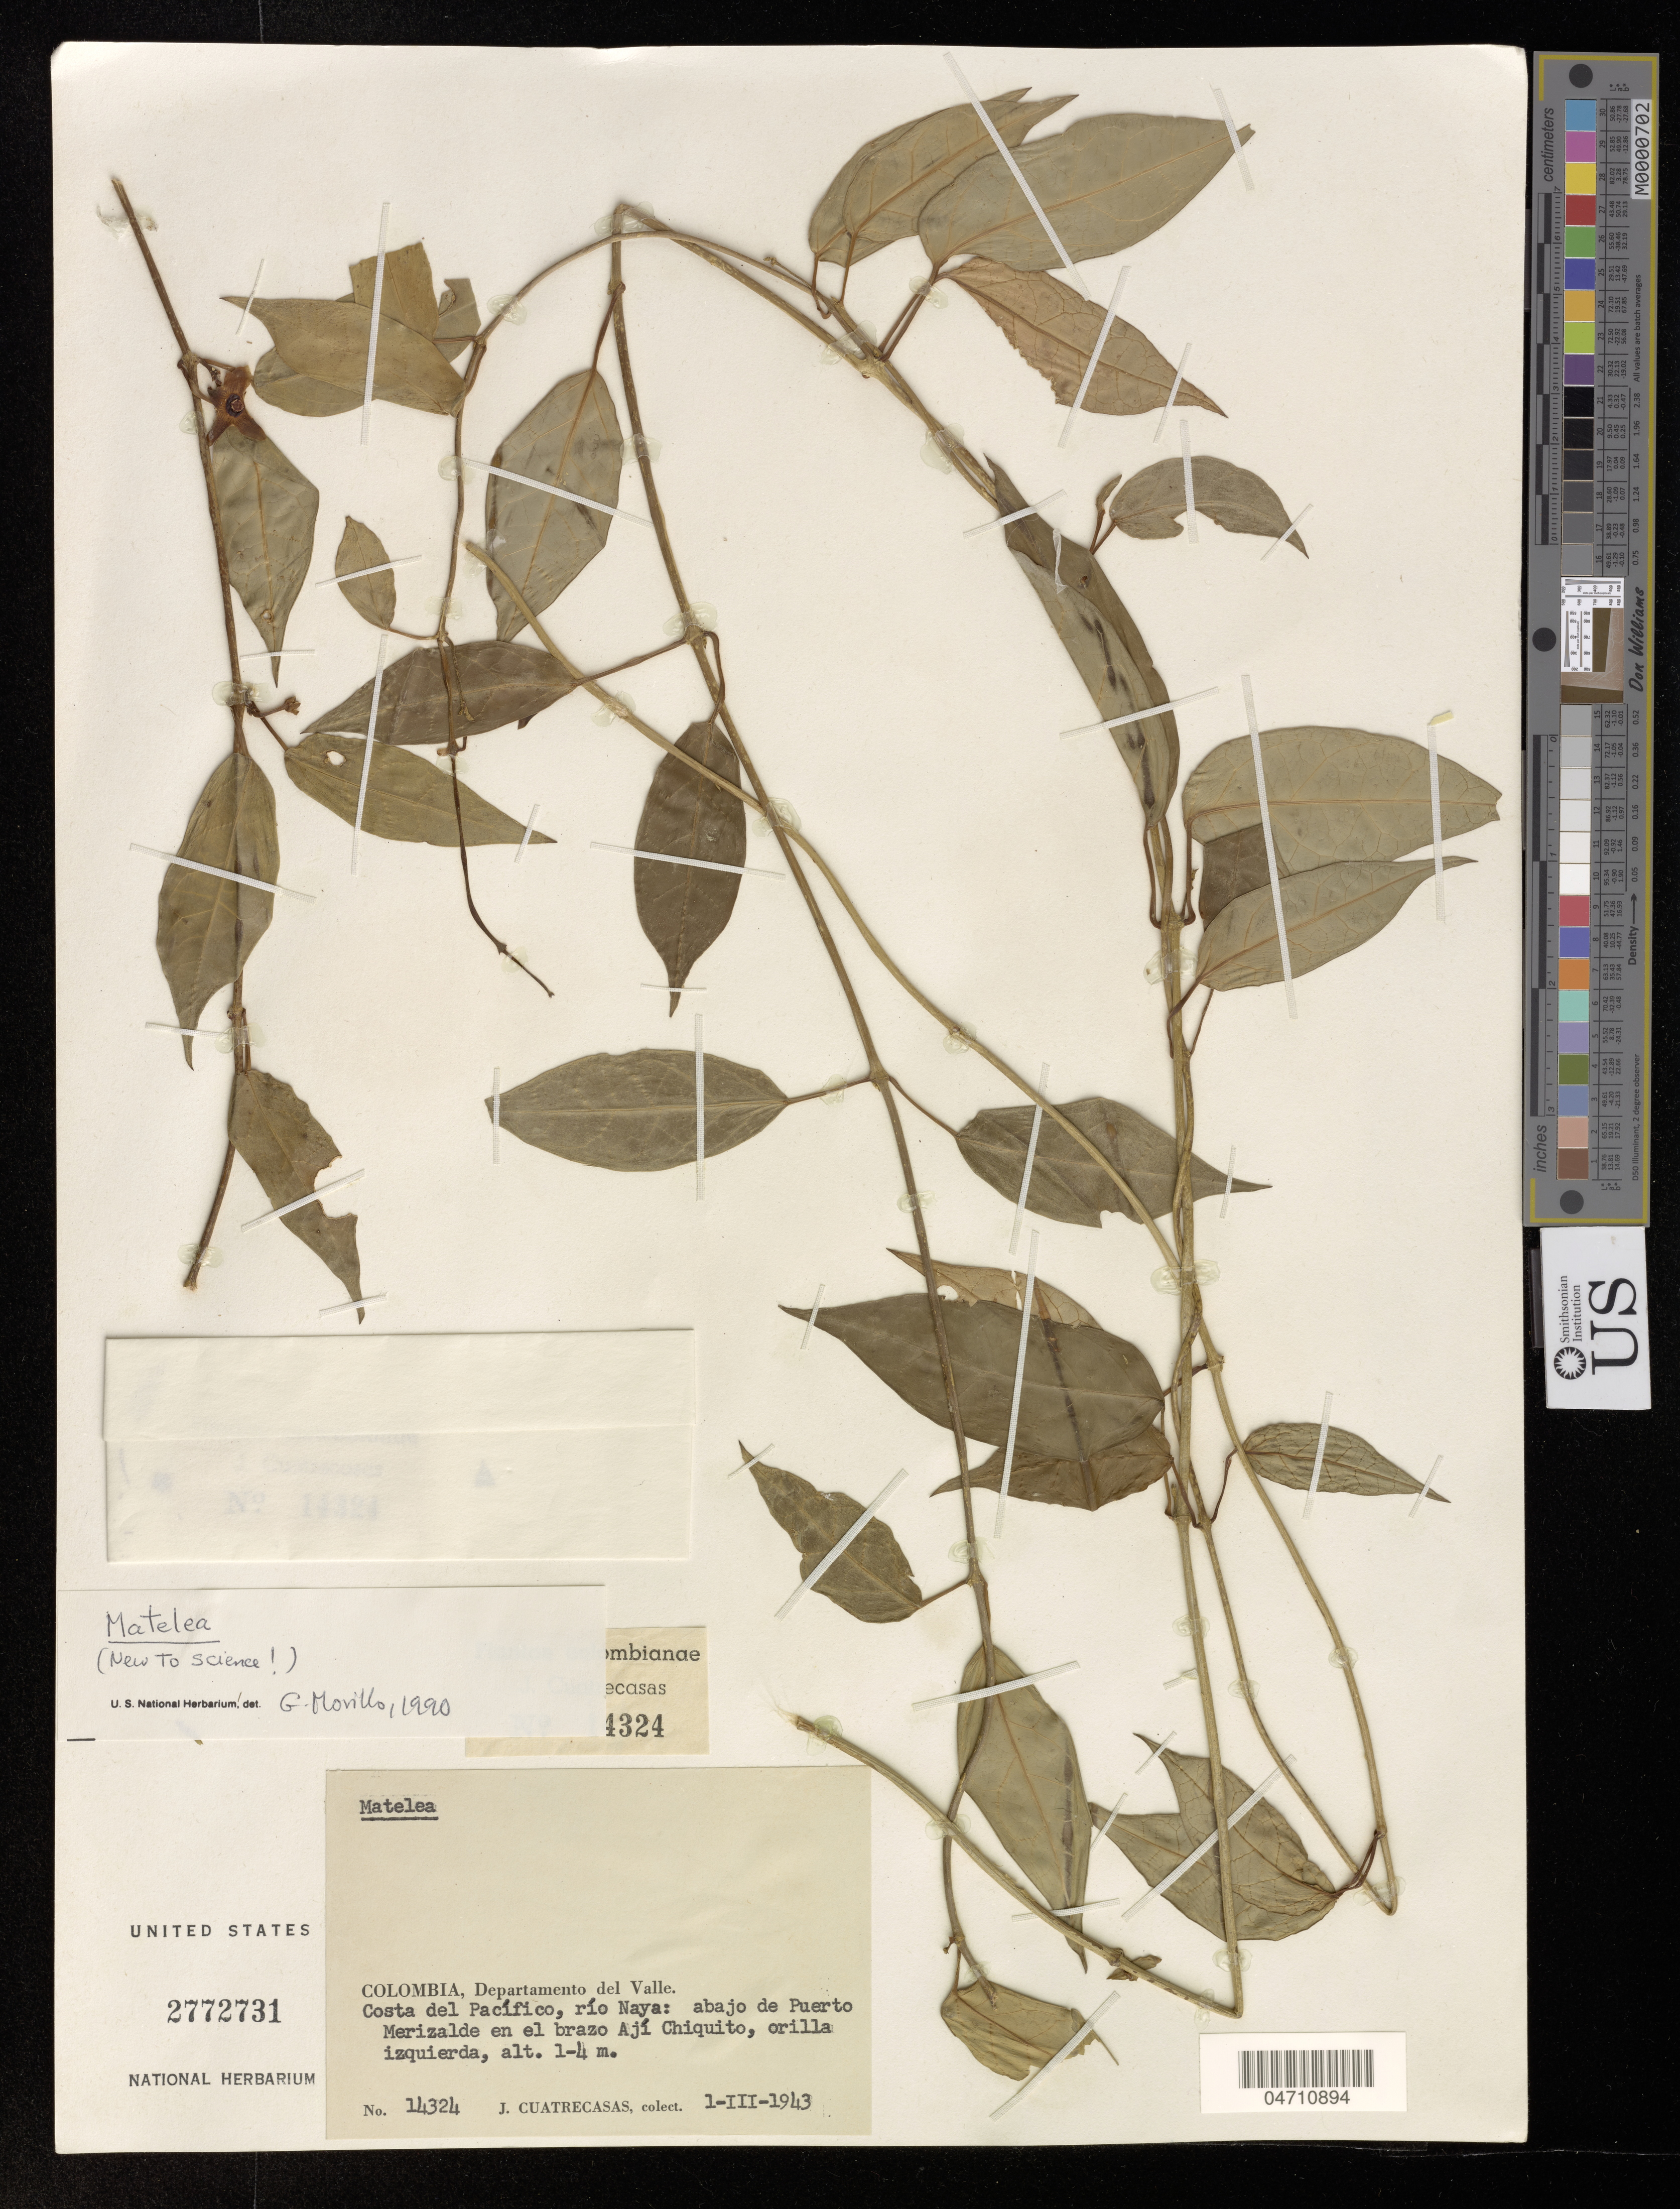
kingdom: Plantae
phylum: Tracheophyta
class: Magnoliopsida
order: Gentianales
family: Apocynaceae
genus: Matelea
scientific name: Matelea sp.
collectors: J. Cuatrecasas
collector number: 14324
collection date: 1943-03-01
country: Colombia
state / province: Valle del Cauca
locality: Departamento del Valle. Costa del Pacífico, río Naya: abajo de Puerto Merizalde en el brazo Ají Chiquito, orilla izquierda.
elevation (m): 1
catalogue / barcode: US 2772731